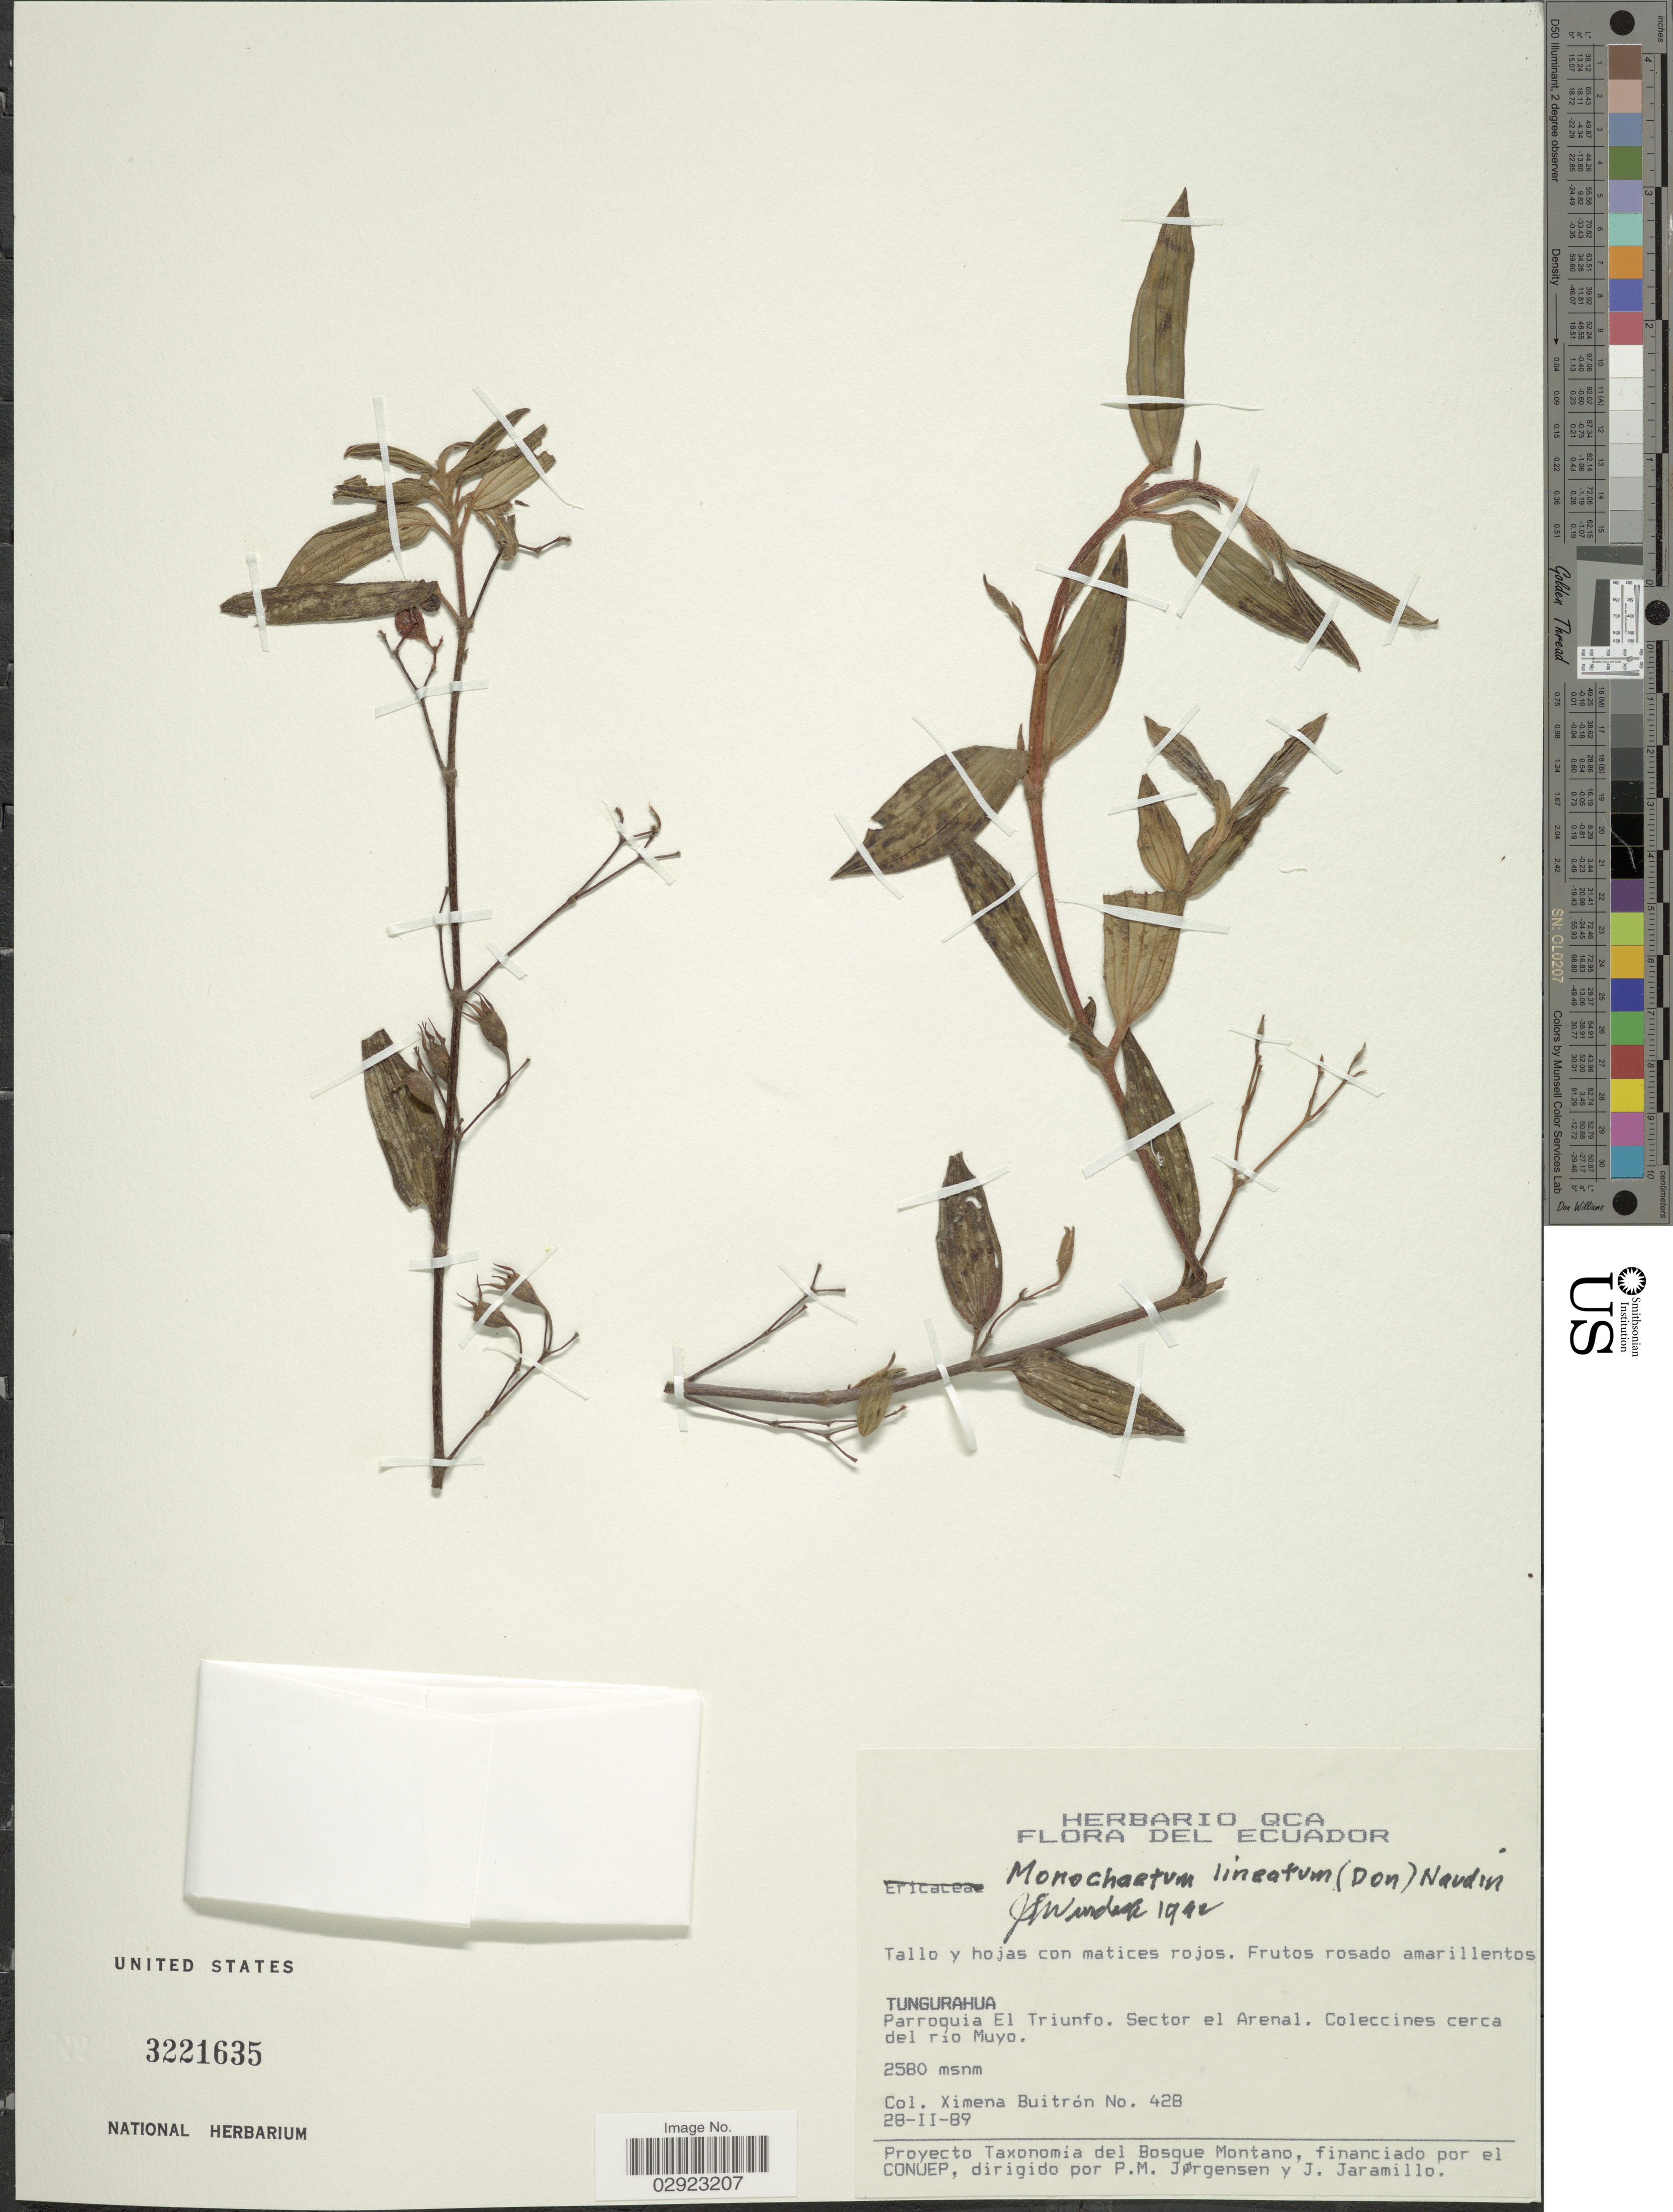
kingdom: Plantae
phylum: Tracheophyta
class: Magnoliopsida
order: Myrtales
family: Melastomataceae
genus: Monochaetum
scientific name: Monochaetum lineatum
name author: (D. Don) Naudin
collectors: X. Buitrón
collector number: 428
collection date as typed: Transcribed d/m/y: 28/2/89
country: Ecuador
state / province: Tungurahua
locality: Parroquia El Triunfa. Sector el Arenal. Coleccines cerca del río Muyo.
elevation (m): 2580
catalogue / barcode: US 3221635